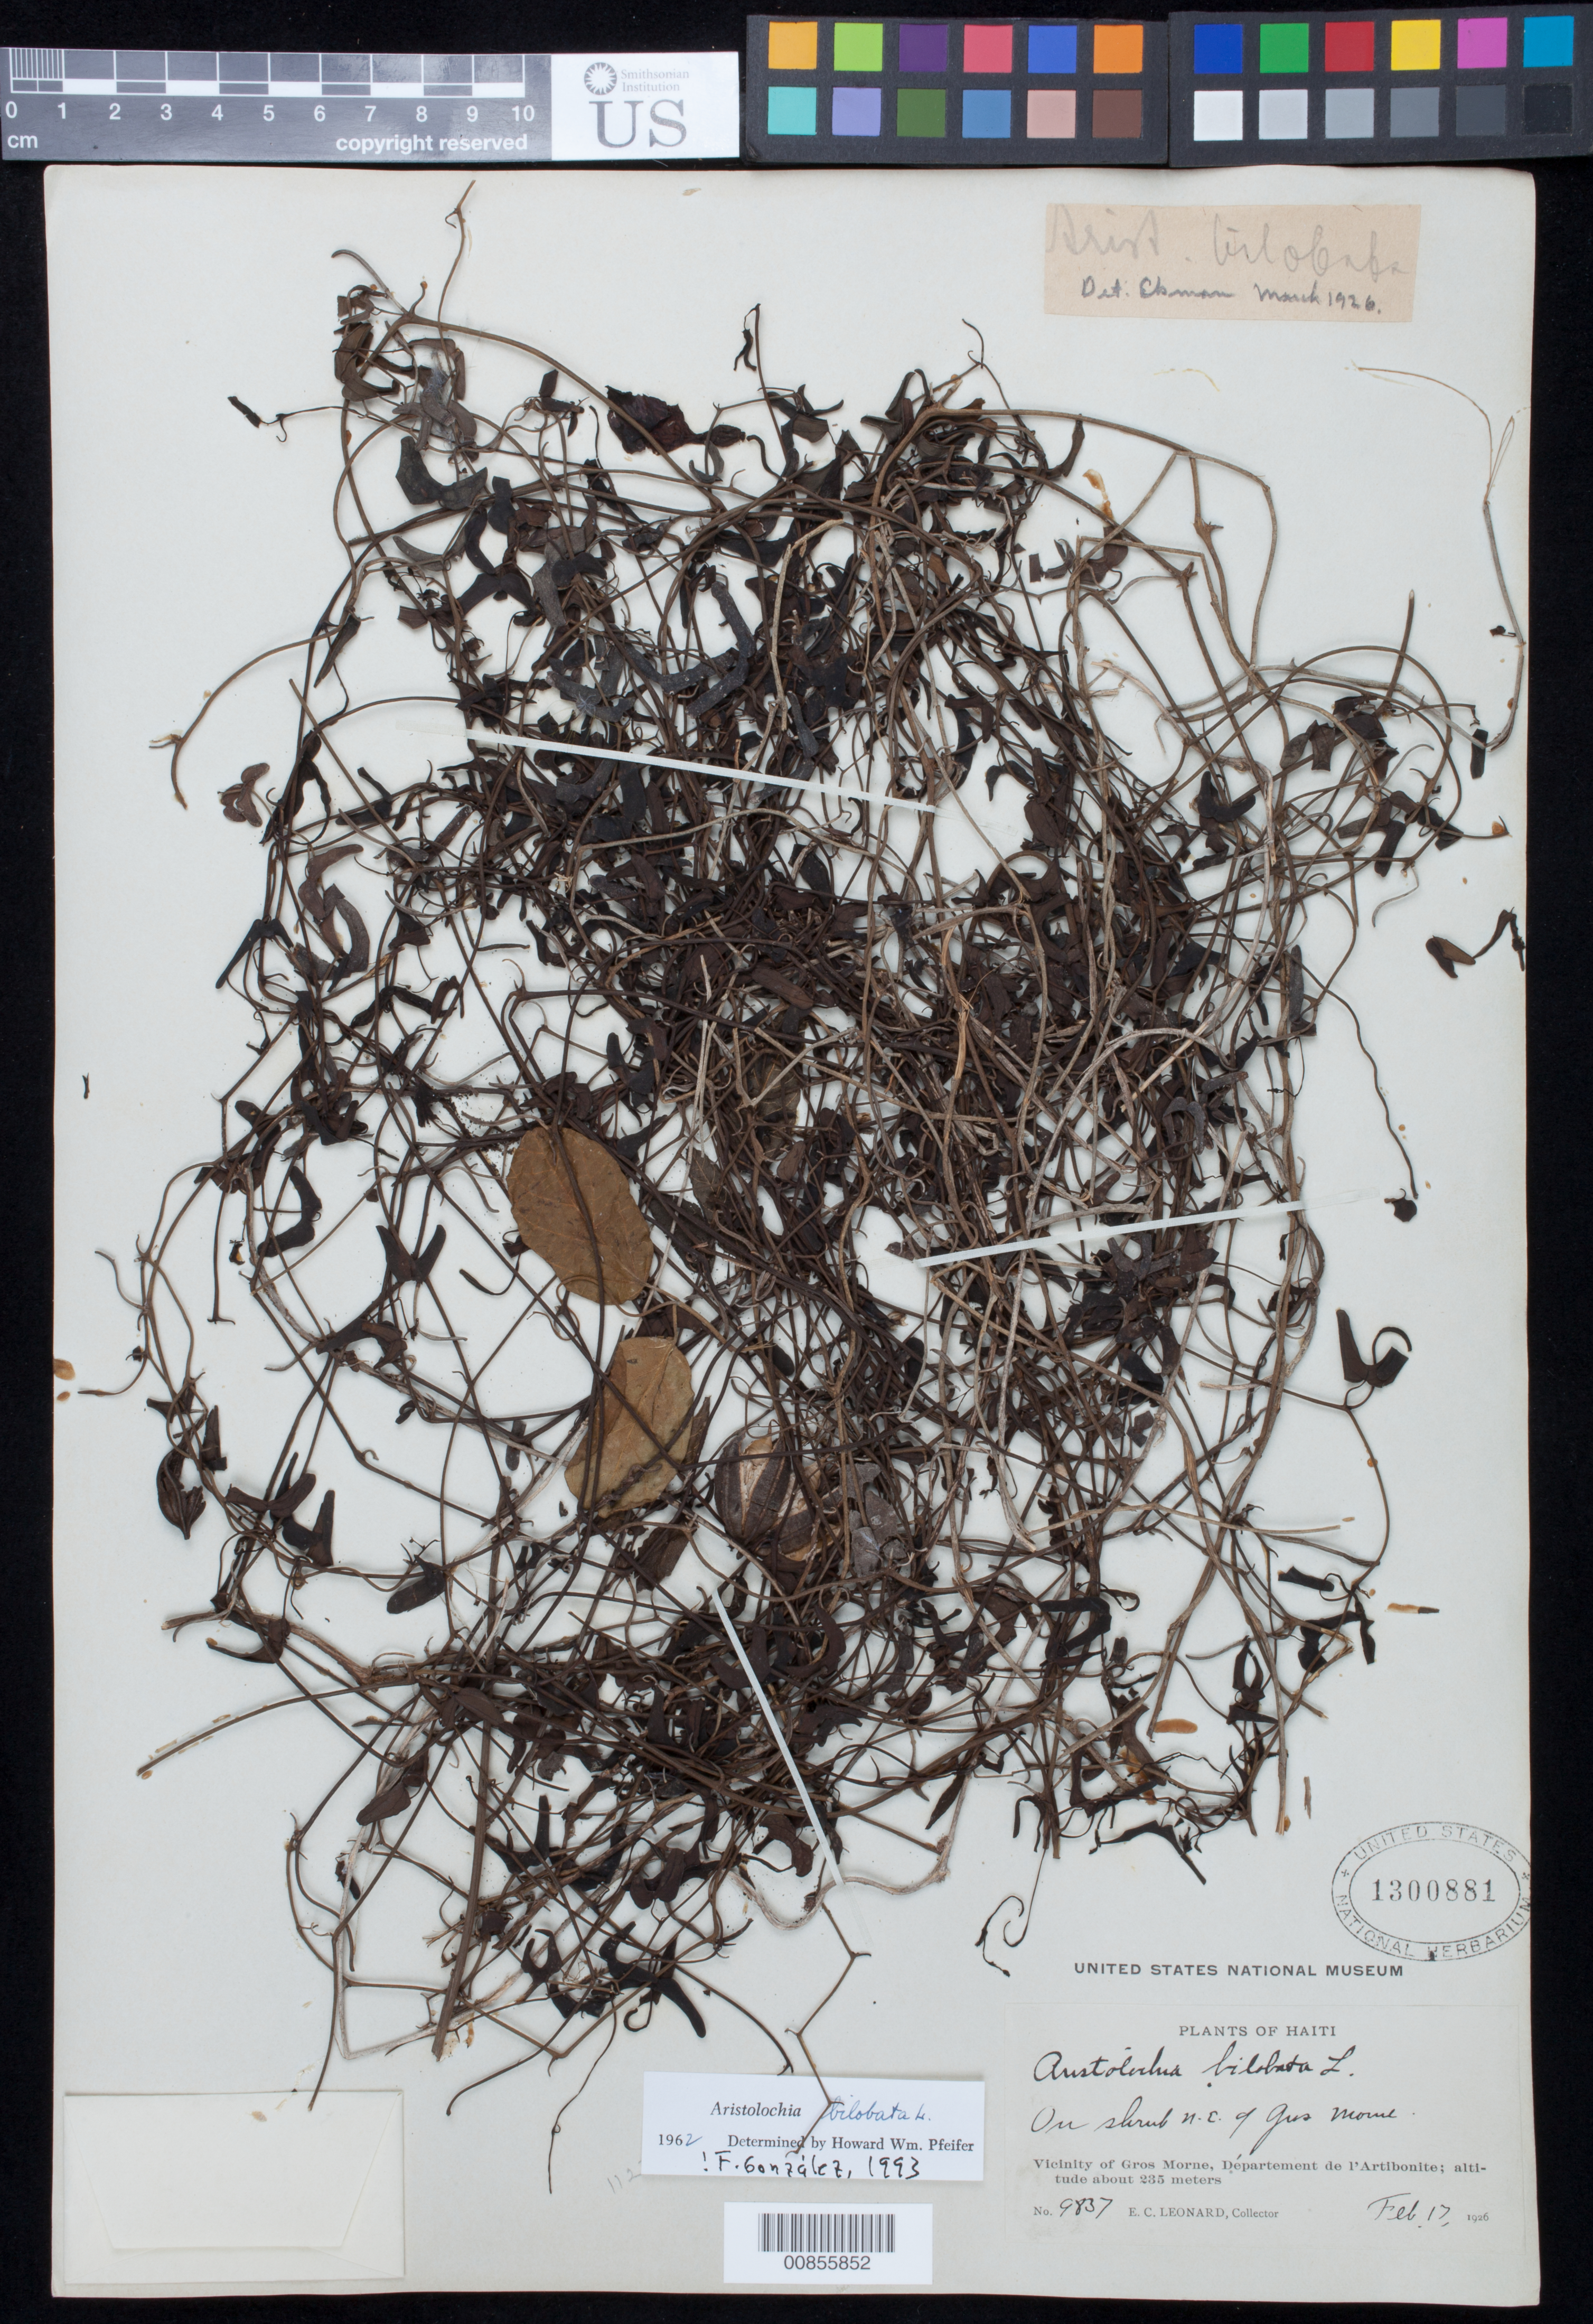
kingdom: Plantae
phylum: Tracheophyta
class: Magnoliopsida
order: Piperales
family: Aristolochiaceae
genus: Aristolochia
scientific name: Aristolochia bilobata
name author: L.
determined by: González, F., (COL), Universidad Nacional de Colombia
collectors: E. C. Leonard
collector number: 9837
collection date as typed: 17 Feb 1926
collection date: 1926-02-17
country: Haiti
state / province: Artibonite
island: Hispaniola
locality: N.E. of Gros Morne.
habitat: On shrub.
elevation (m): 235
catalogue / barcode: US 1300881